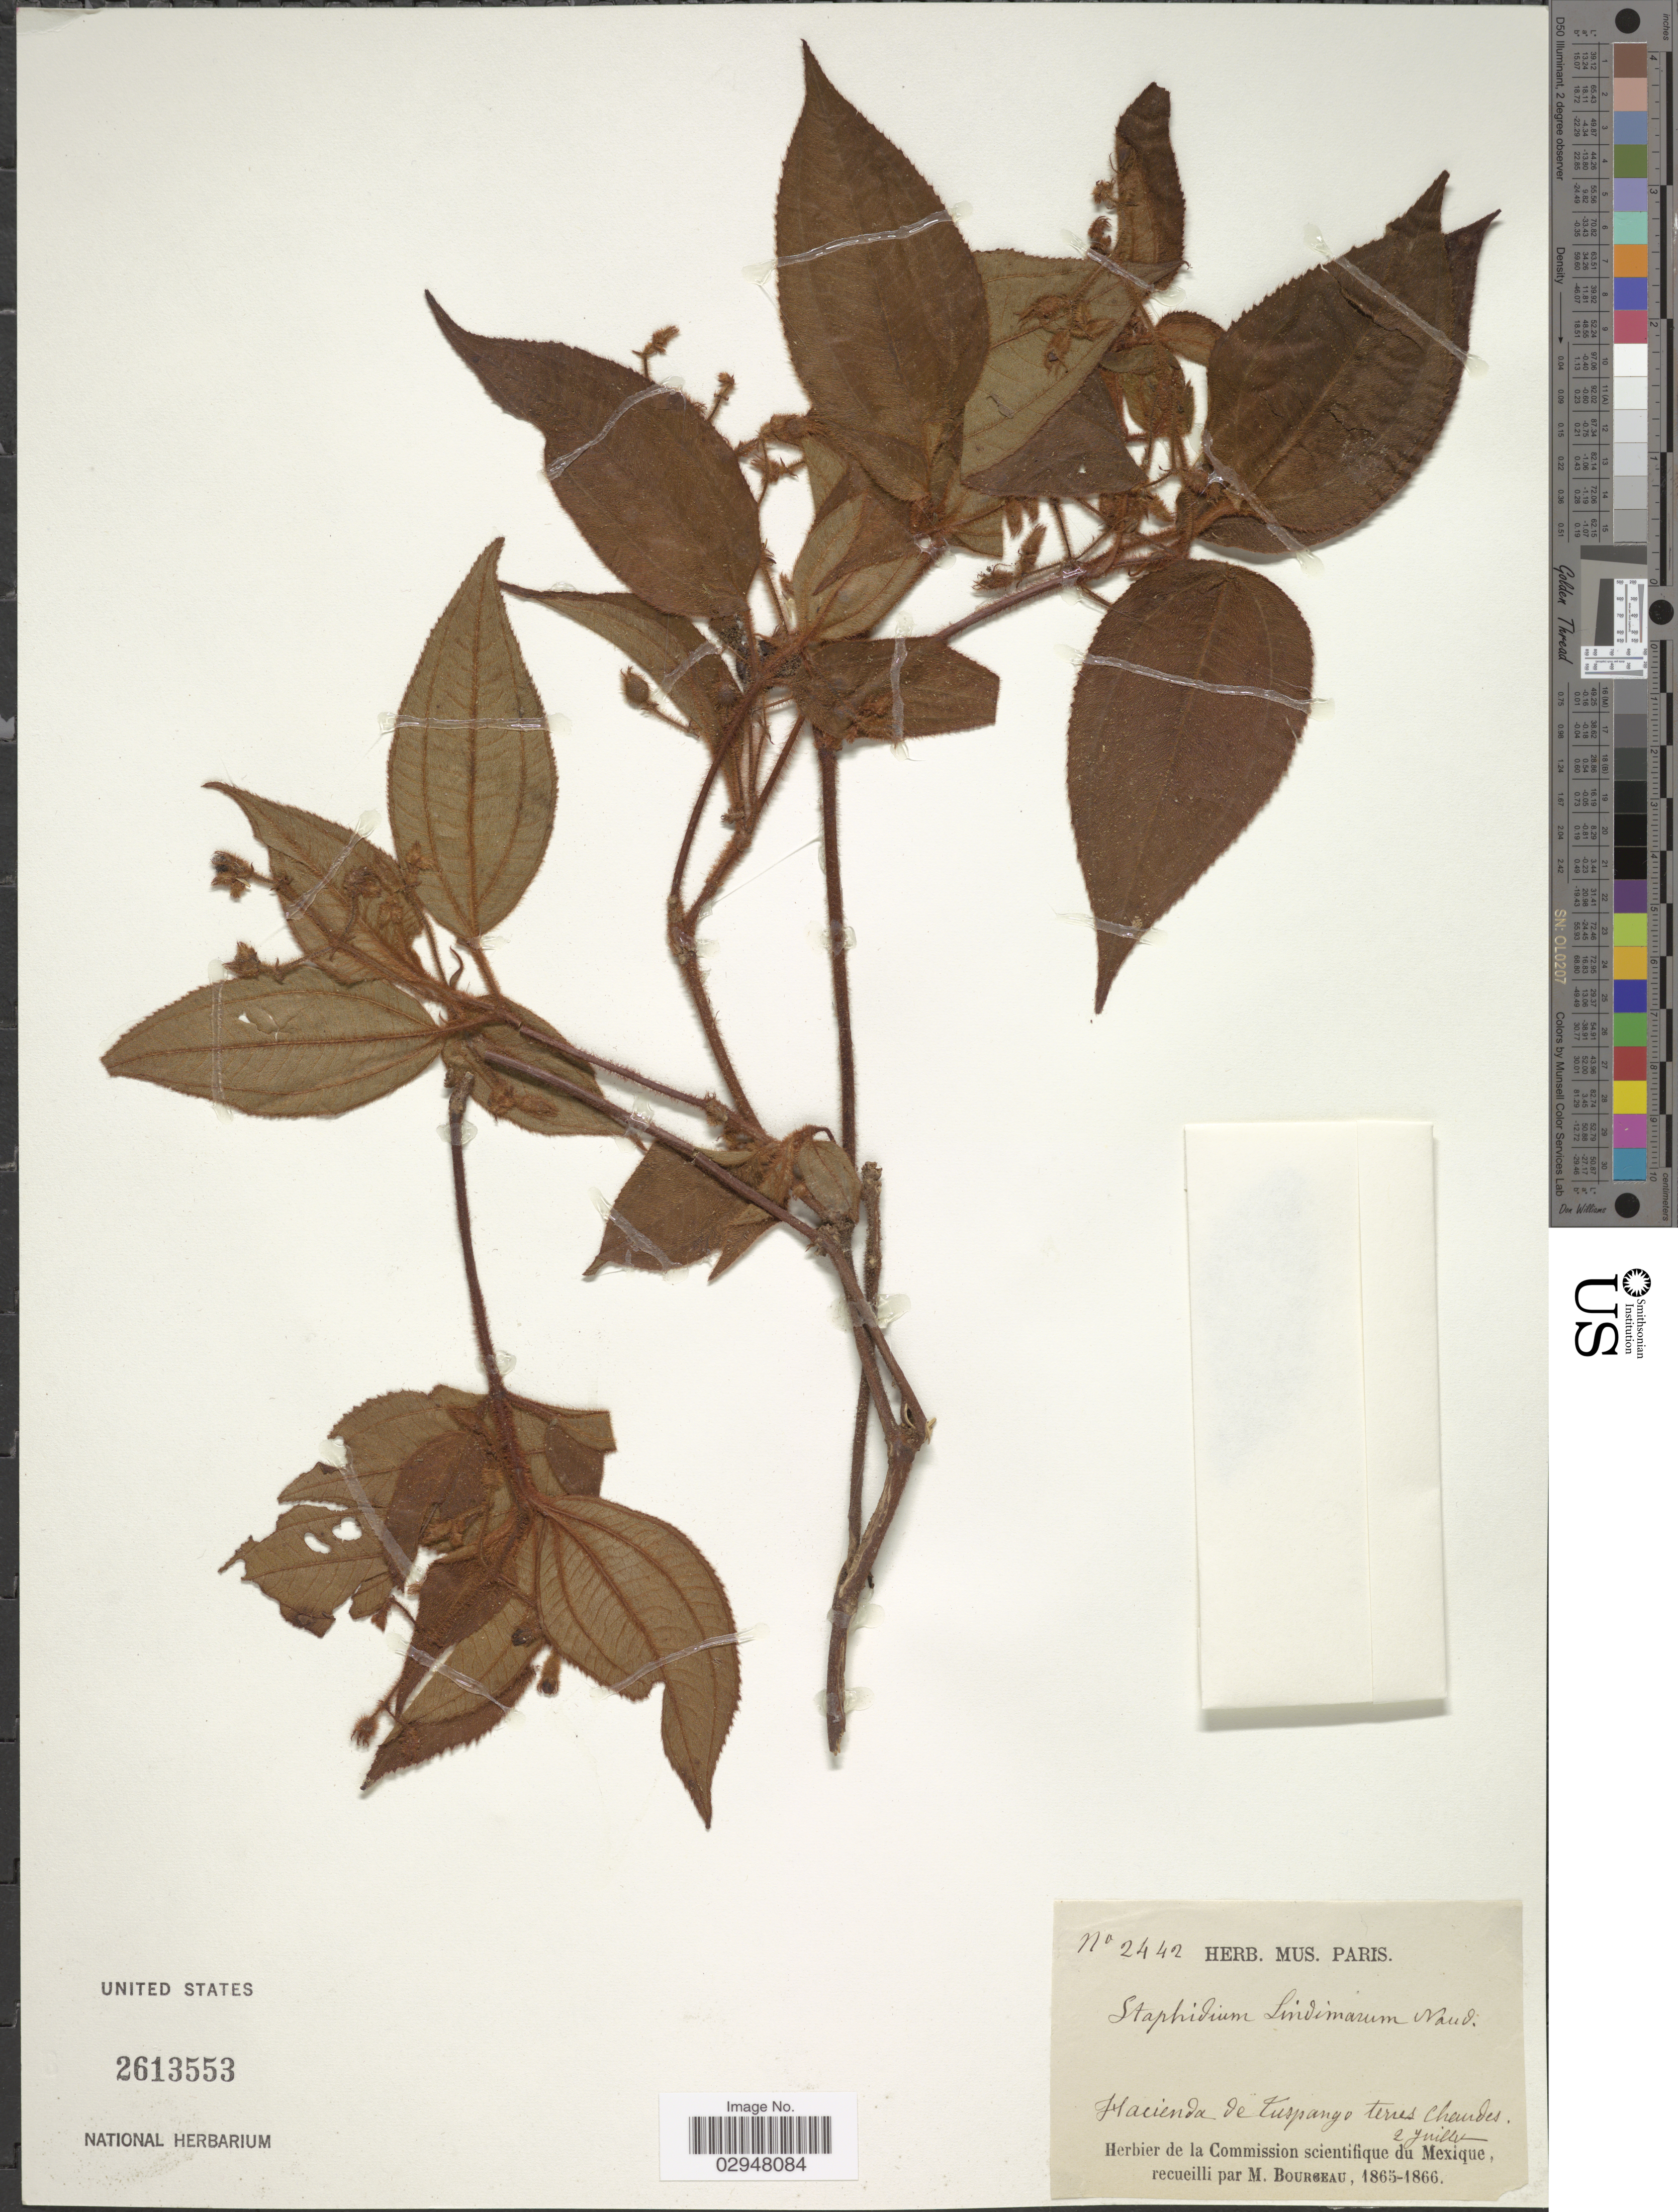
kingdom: Plantae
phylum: Tracheophyta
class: Magnoliopsida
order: Myrtales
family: Melastomataceae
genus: Clidemia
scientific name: Clidemia petiolaris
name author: (Schltdl. & Cham.) Schltdl. ex Triana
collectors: M. Bourgeau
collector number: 2442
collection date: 1865-07-02/1866-07-02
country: Mexico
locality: Hacienda de Tuspango terres Chaudes.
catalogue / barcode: US 2613553